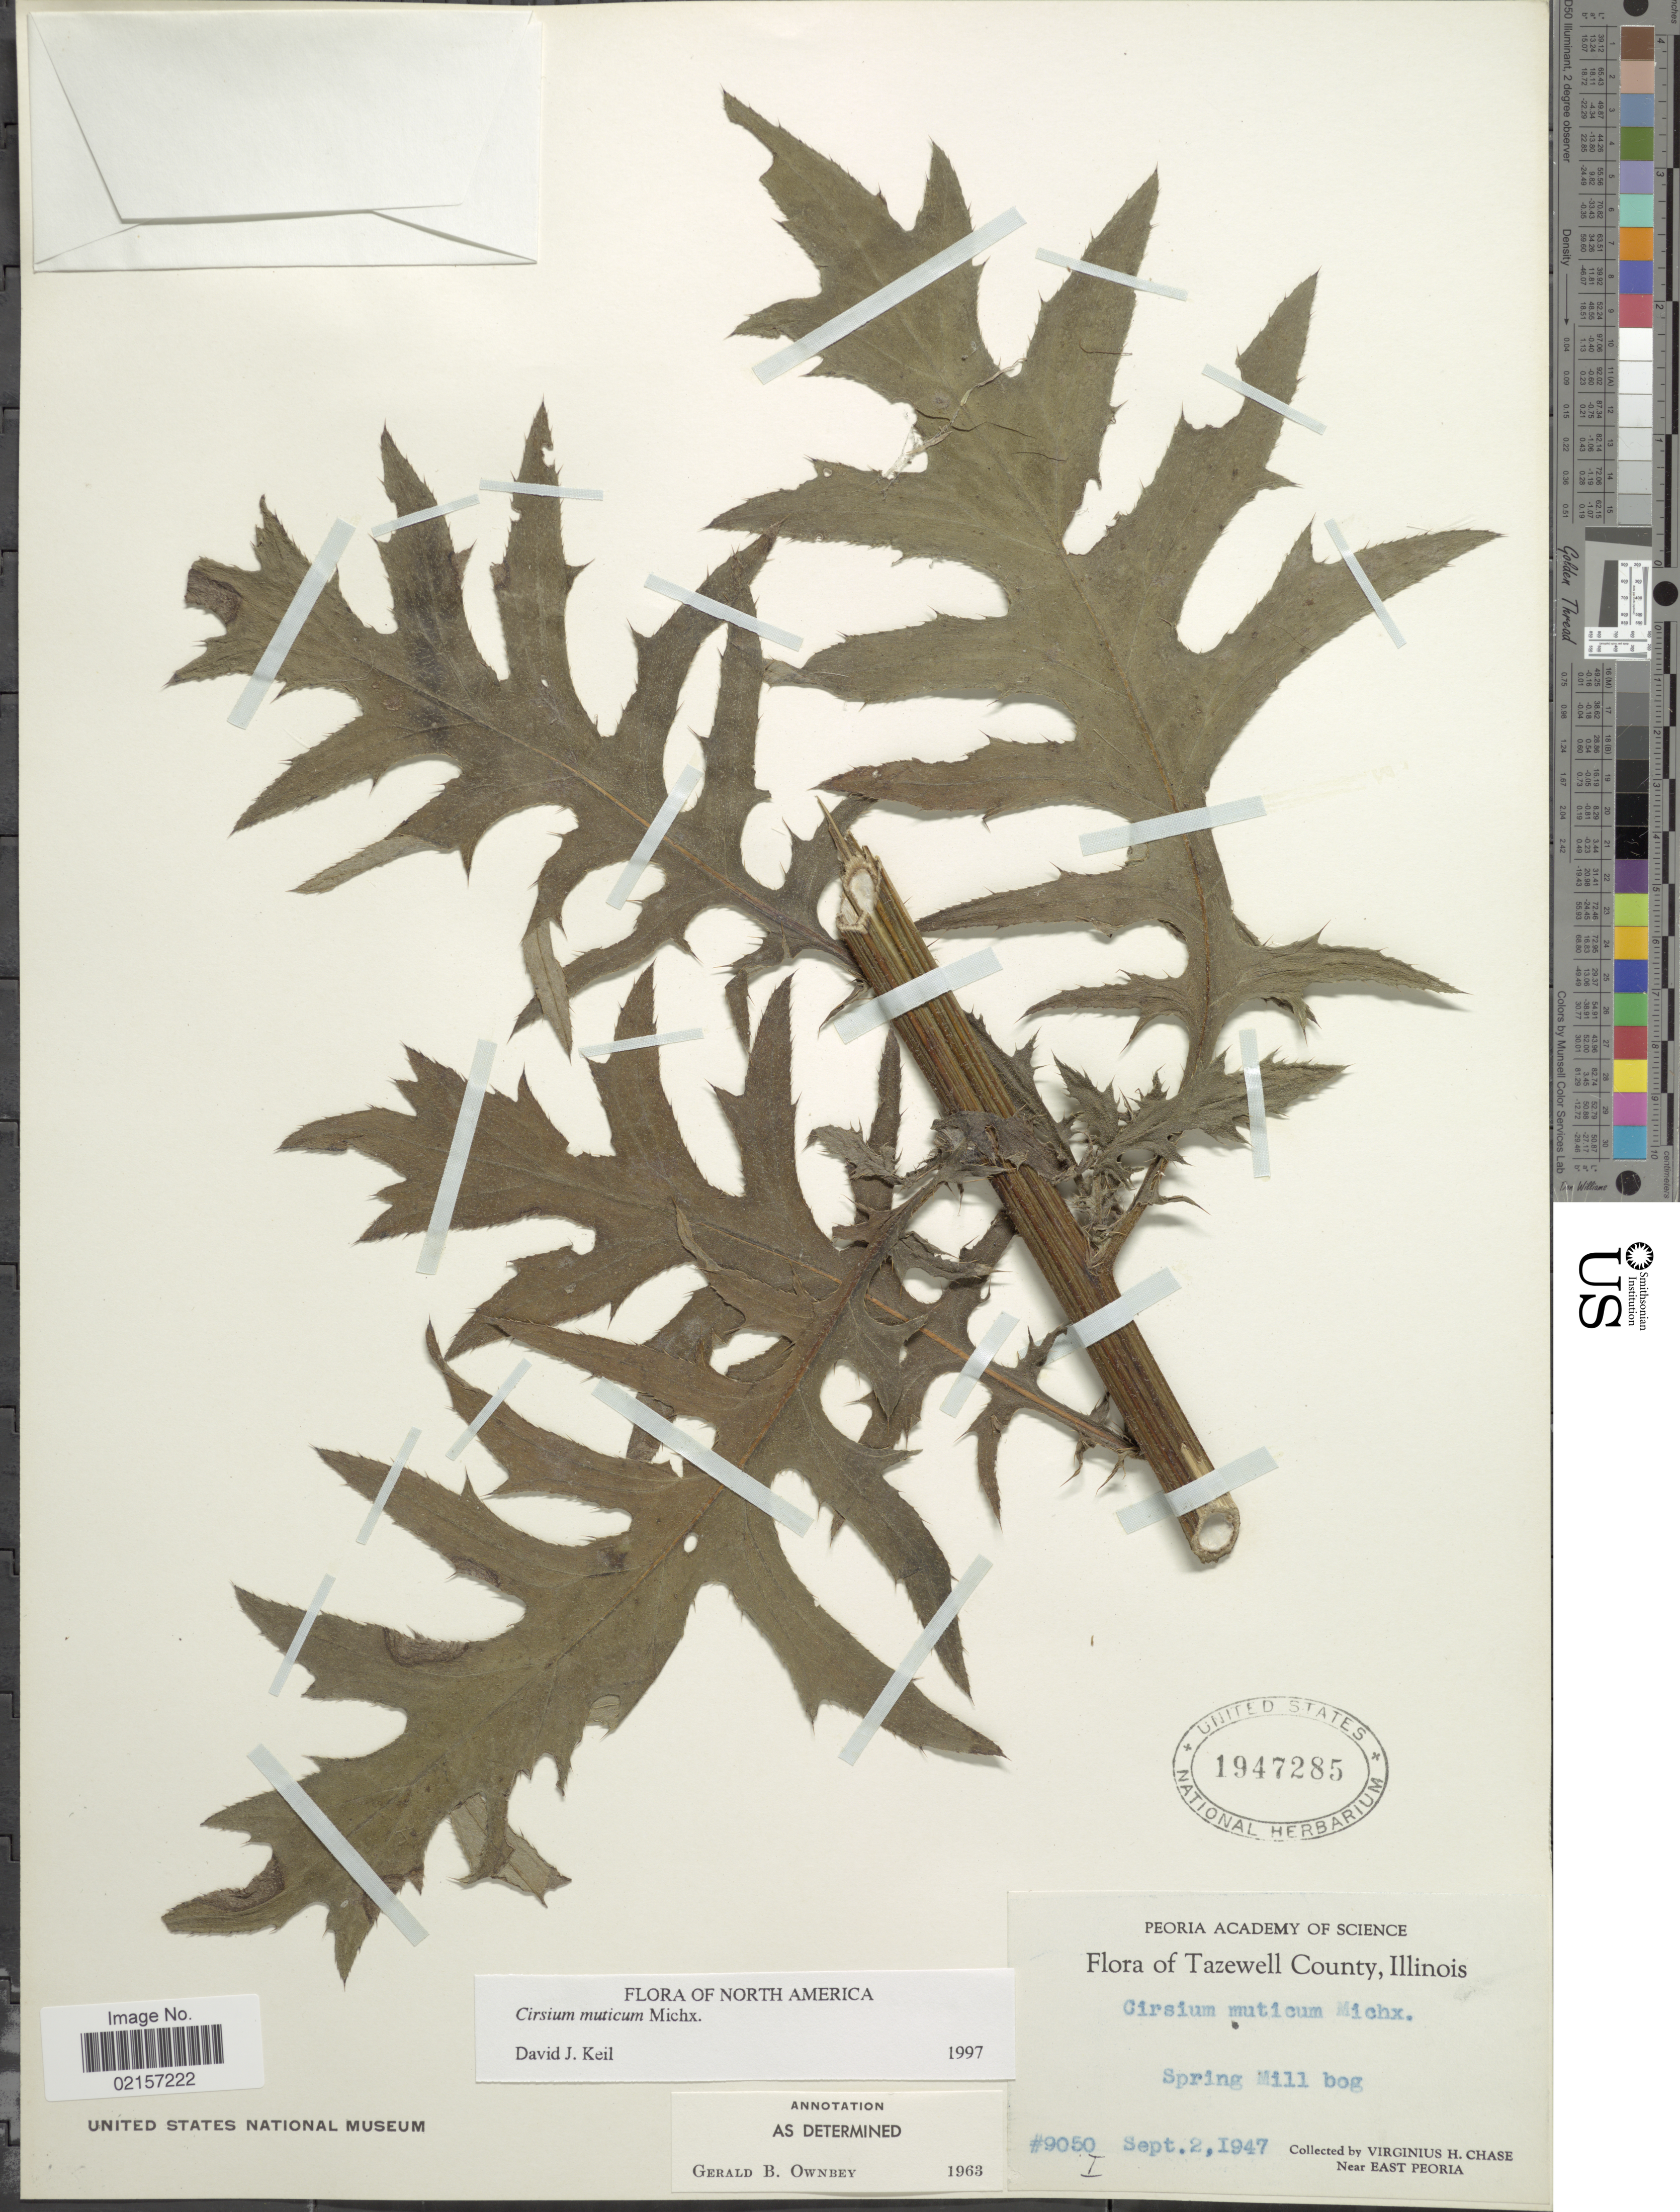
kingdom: Plantae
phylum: Tracheophyta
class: Magnoliopsida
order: Asterales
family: Asteraceae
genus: Cirsium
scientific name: Cirsium muticum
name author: Michx.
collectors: V. H. Chase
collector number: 9050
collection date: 1947-09-02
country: United States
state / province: Illinois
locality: Tazewell County, Spring Moll bog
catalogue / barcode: US 1947285